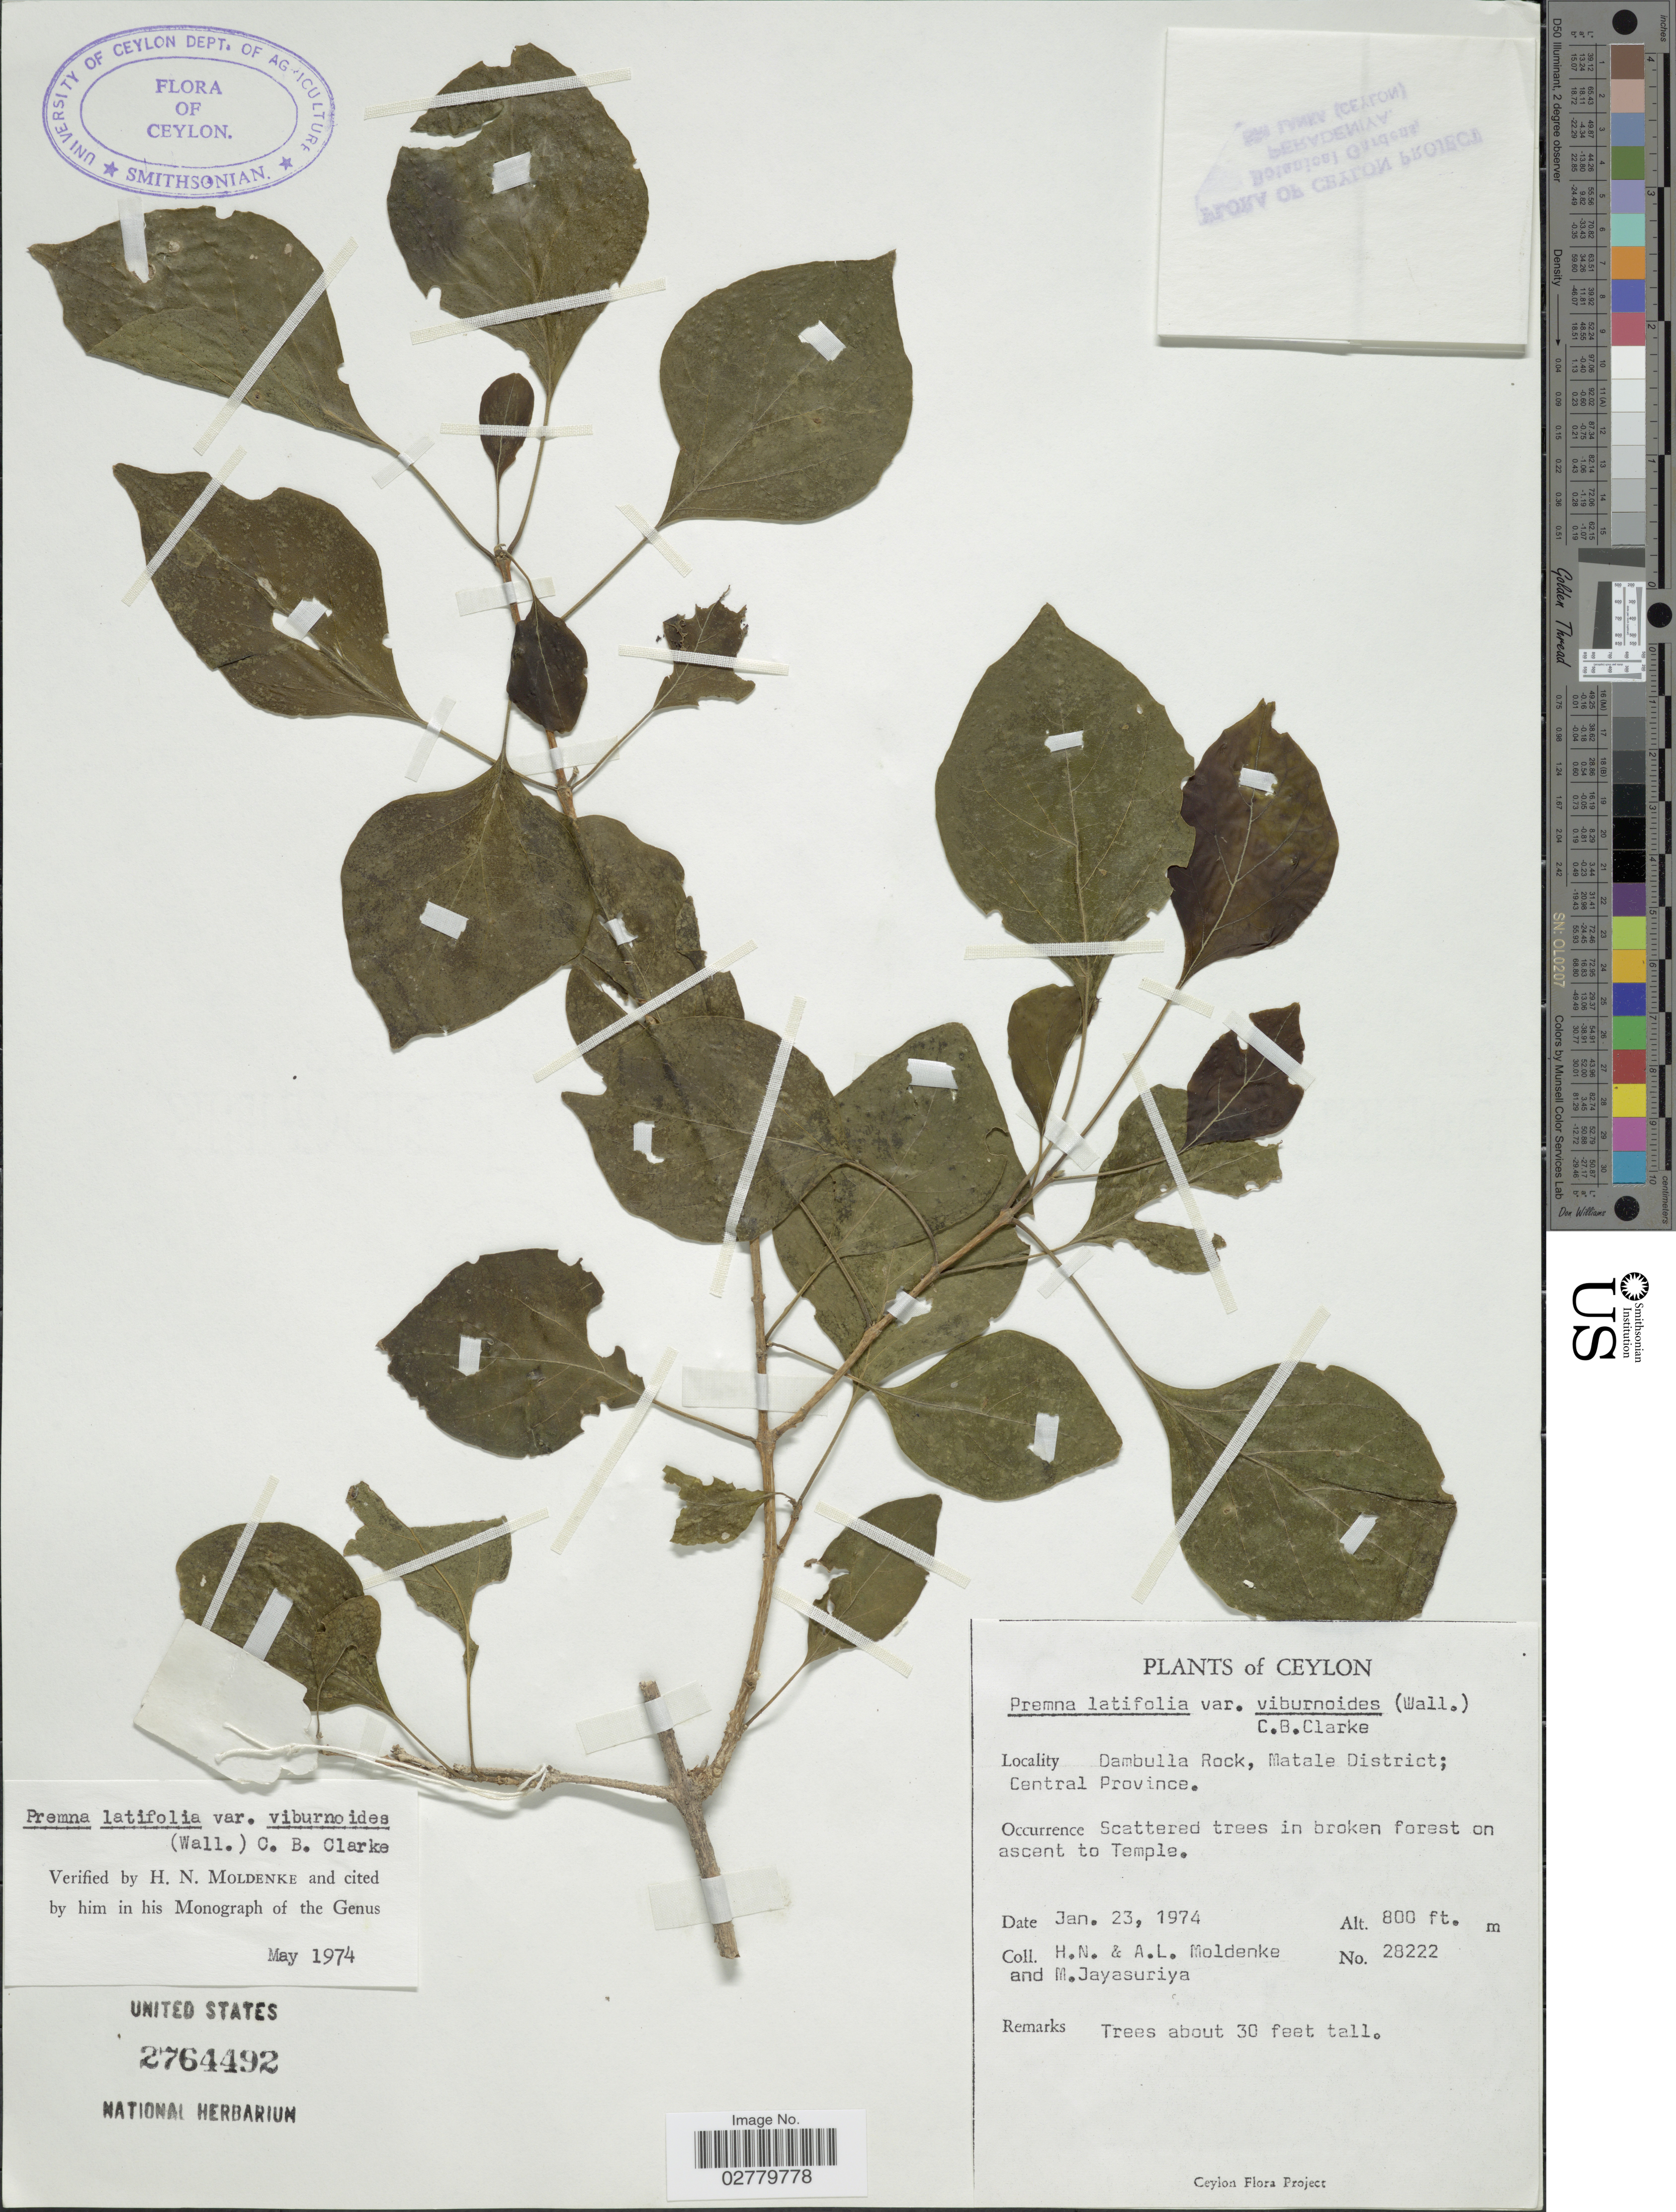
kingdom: Plantae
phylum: Tracheophyta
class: Magnoliopsida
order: Lamiales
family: Lamiaceae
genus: Premna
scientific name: Premna mollissima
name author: Roth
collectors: H. N. Moldenke, A. L. Moldenke & M. Jayasuriya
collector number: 28222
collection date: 1974-01-23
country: Sri Lanka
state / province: Central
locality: Ceylon. Dambulla Rock, Matale District.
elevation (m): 244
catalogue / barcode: US 2764492